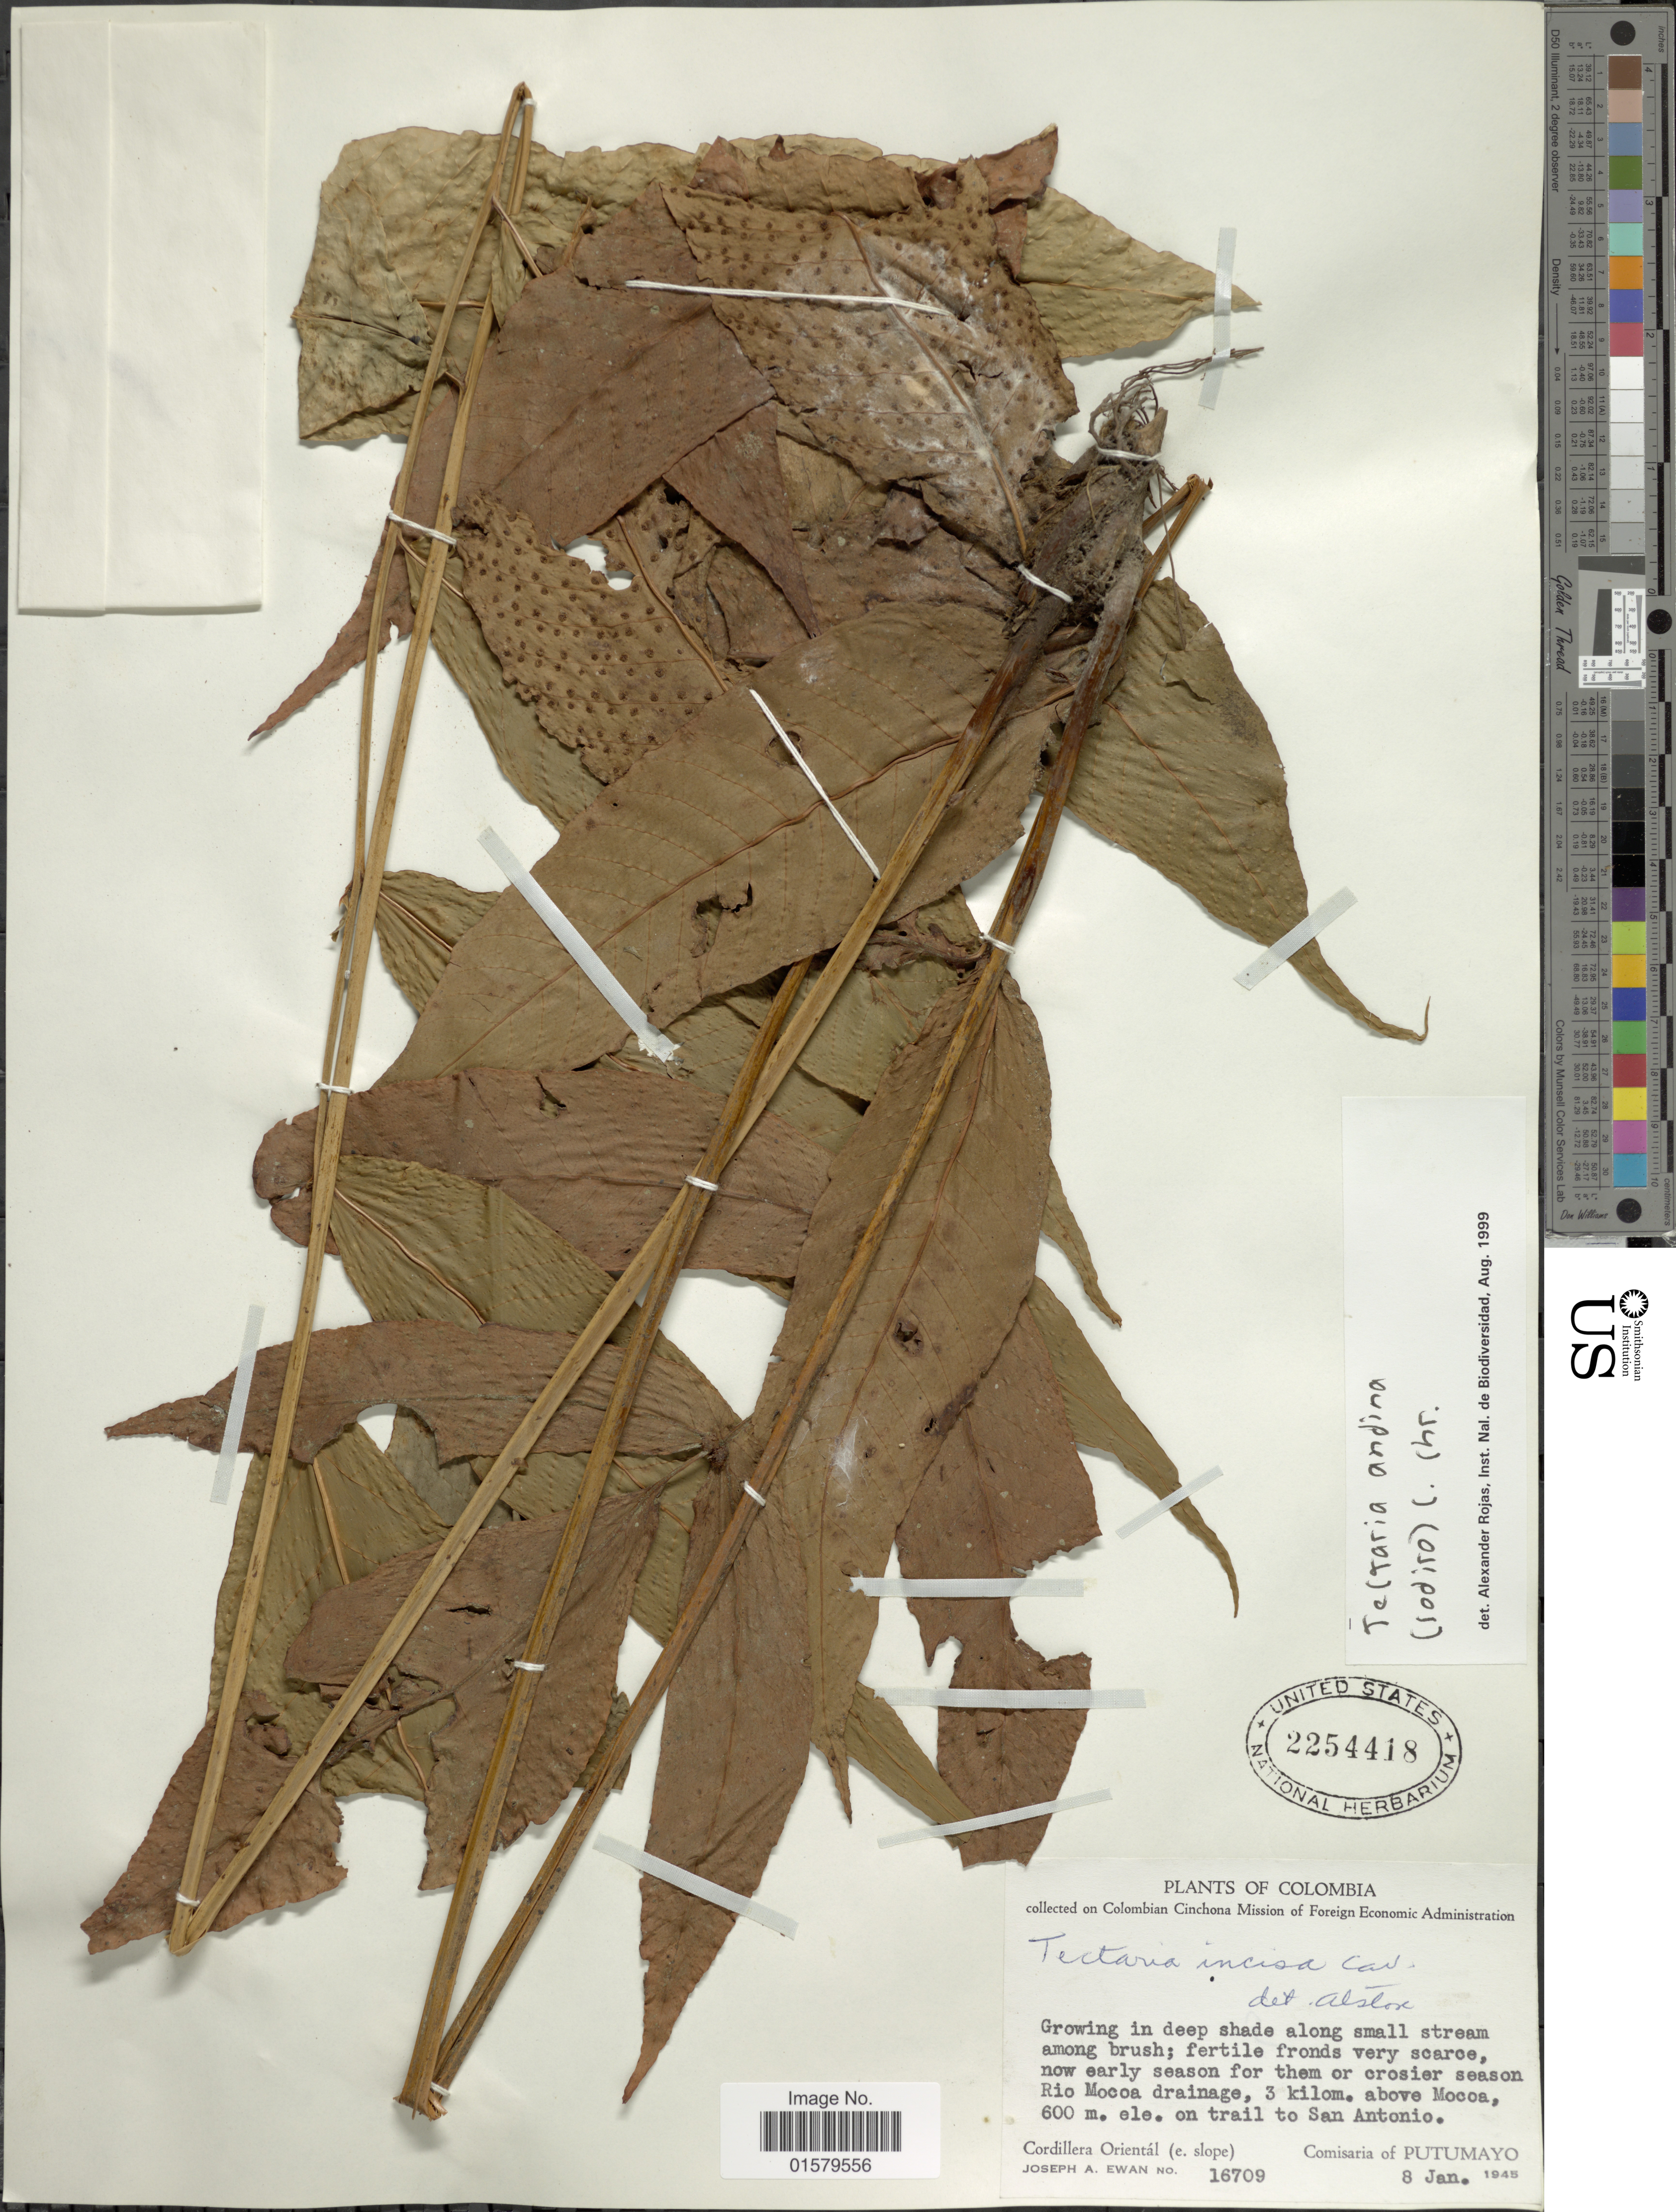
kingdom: Plantae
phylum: Tracheophyta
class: Polypodiopsida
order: Polypodiales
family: Tectariaceae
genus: Tectaria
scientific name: Tectaria andina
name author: (Baker) C. Chr.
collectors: J. A. Ewan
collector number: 16709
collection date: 1945-01-08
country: Colombia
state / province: Putumayo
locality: Growing in deepshade along small stream among brush; fertile fronds very scarce, now early season for them or crosier season Rio Mocoa drainage, 3 kilom. above Mocca, on trail to San Antonio. Cordillera Oriental (e. slope)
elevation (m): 600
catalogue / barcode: US 2254418